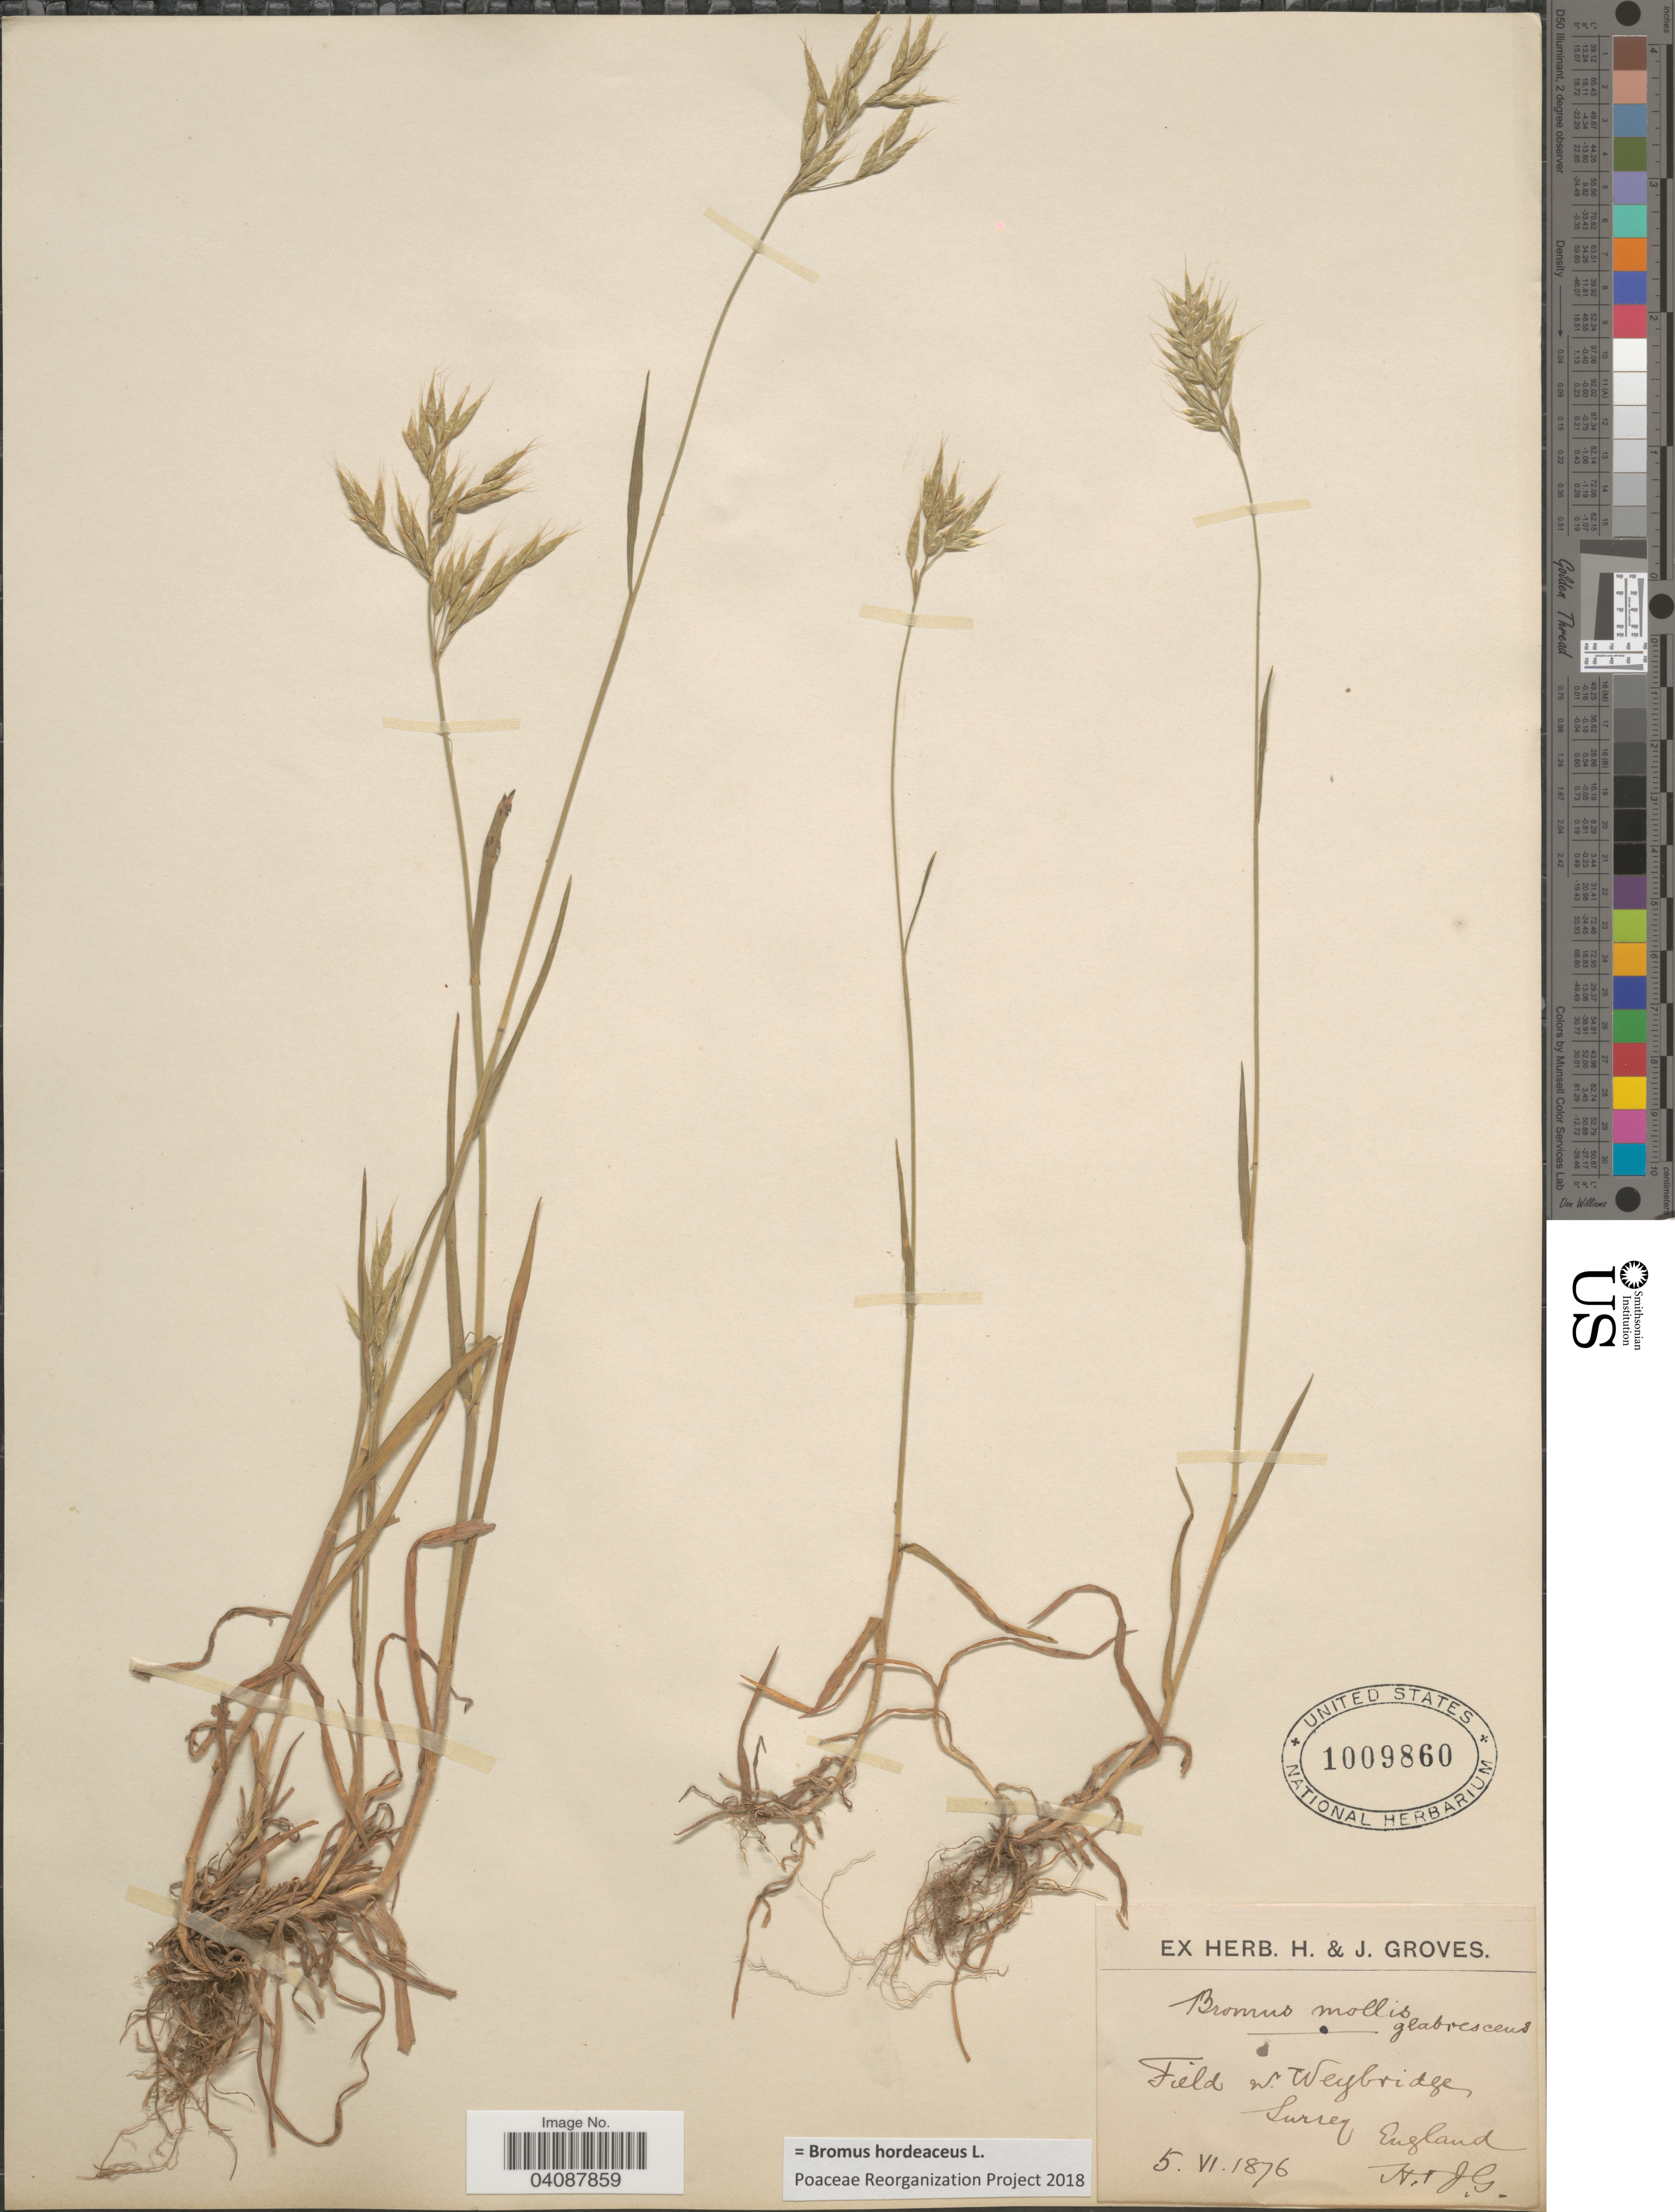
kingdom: Plantae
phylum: Tracheophyta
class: Liliopsida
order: Poales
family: Poaceae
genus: Bromus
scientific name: Bromus hordeaceus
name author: L.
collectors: H. Groves & J. Groves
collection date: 1876-06-05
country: United Kingdom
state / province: England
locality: Field w. Weybridge. Surrey.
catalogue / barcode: US 1009860